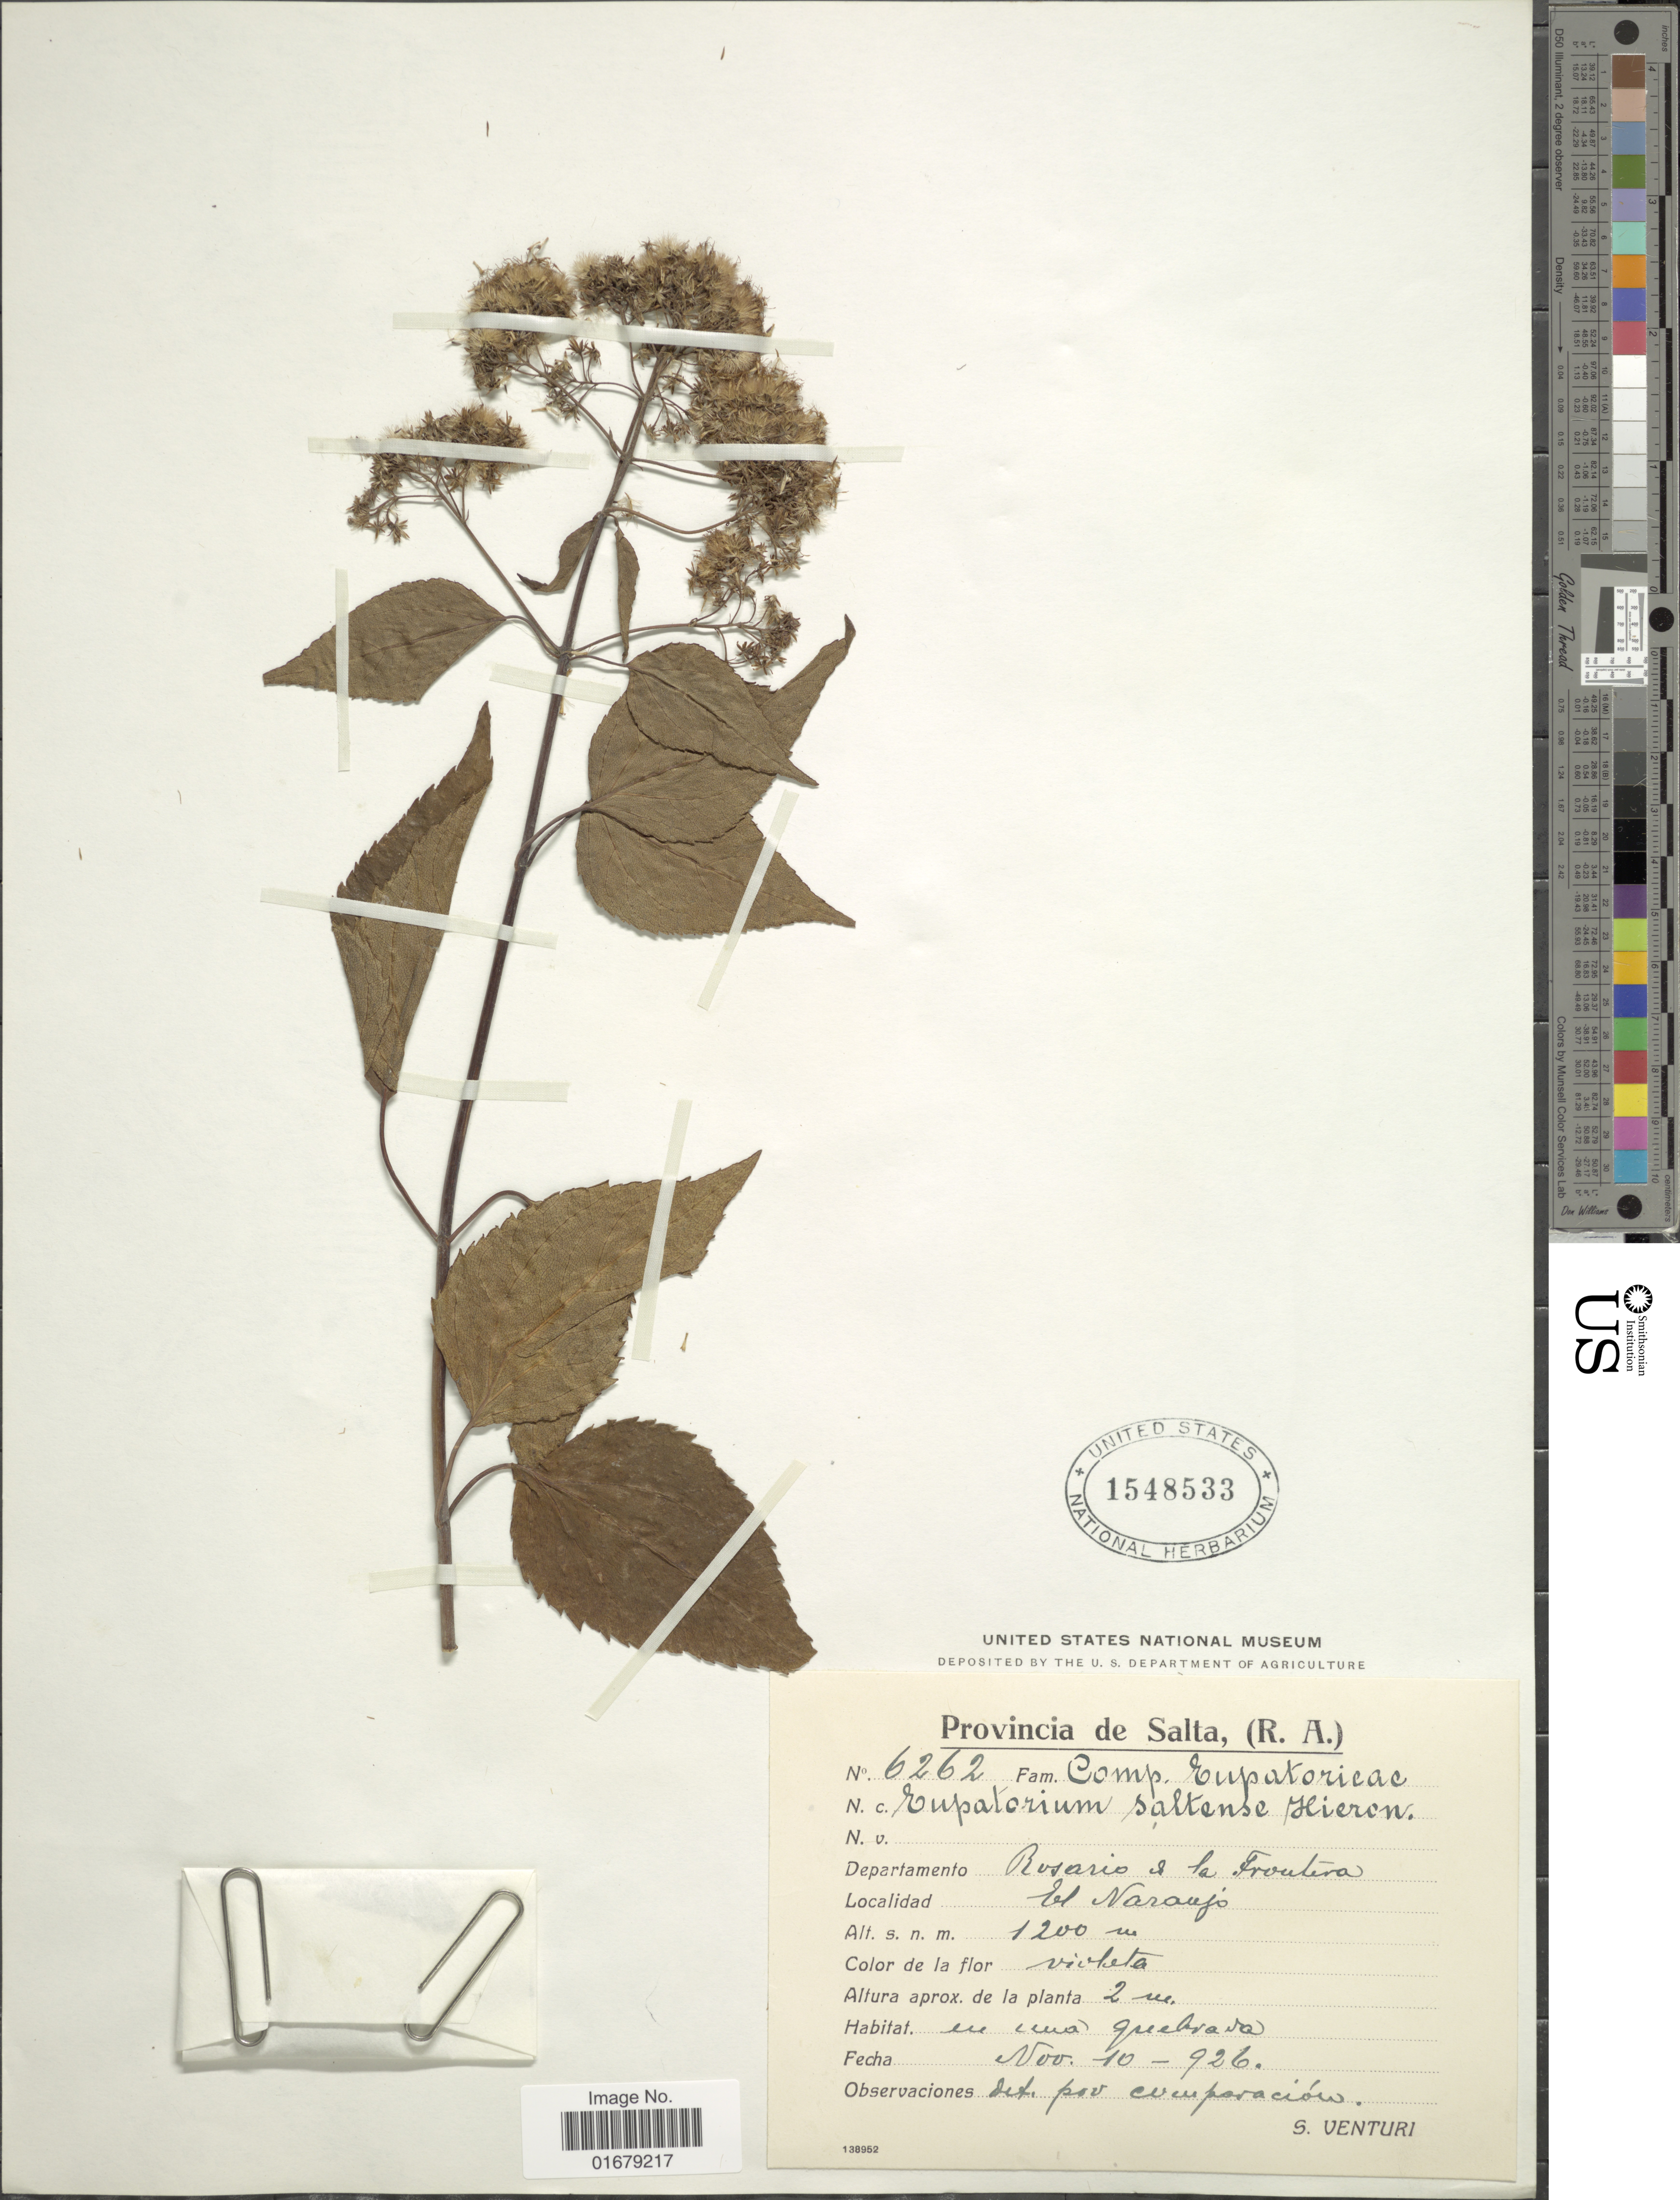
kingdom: Plantae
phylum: Tracheophyta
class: Magnoliopsida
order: Asterales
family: Asteraceae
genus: Kaunia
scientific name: Kaunia saltensis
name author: (Hieron.) R.M. King & H. Rob.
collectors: S. Venturi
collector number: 6262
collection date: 1926-11-10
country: Argentina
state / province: Salta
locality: Provincia de Salta. Departamento Rosario s la Frontera. El Naranjo.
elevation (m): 1200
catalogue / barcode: US 1548533